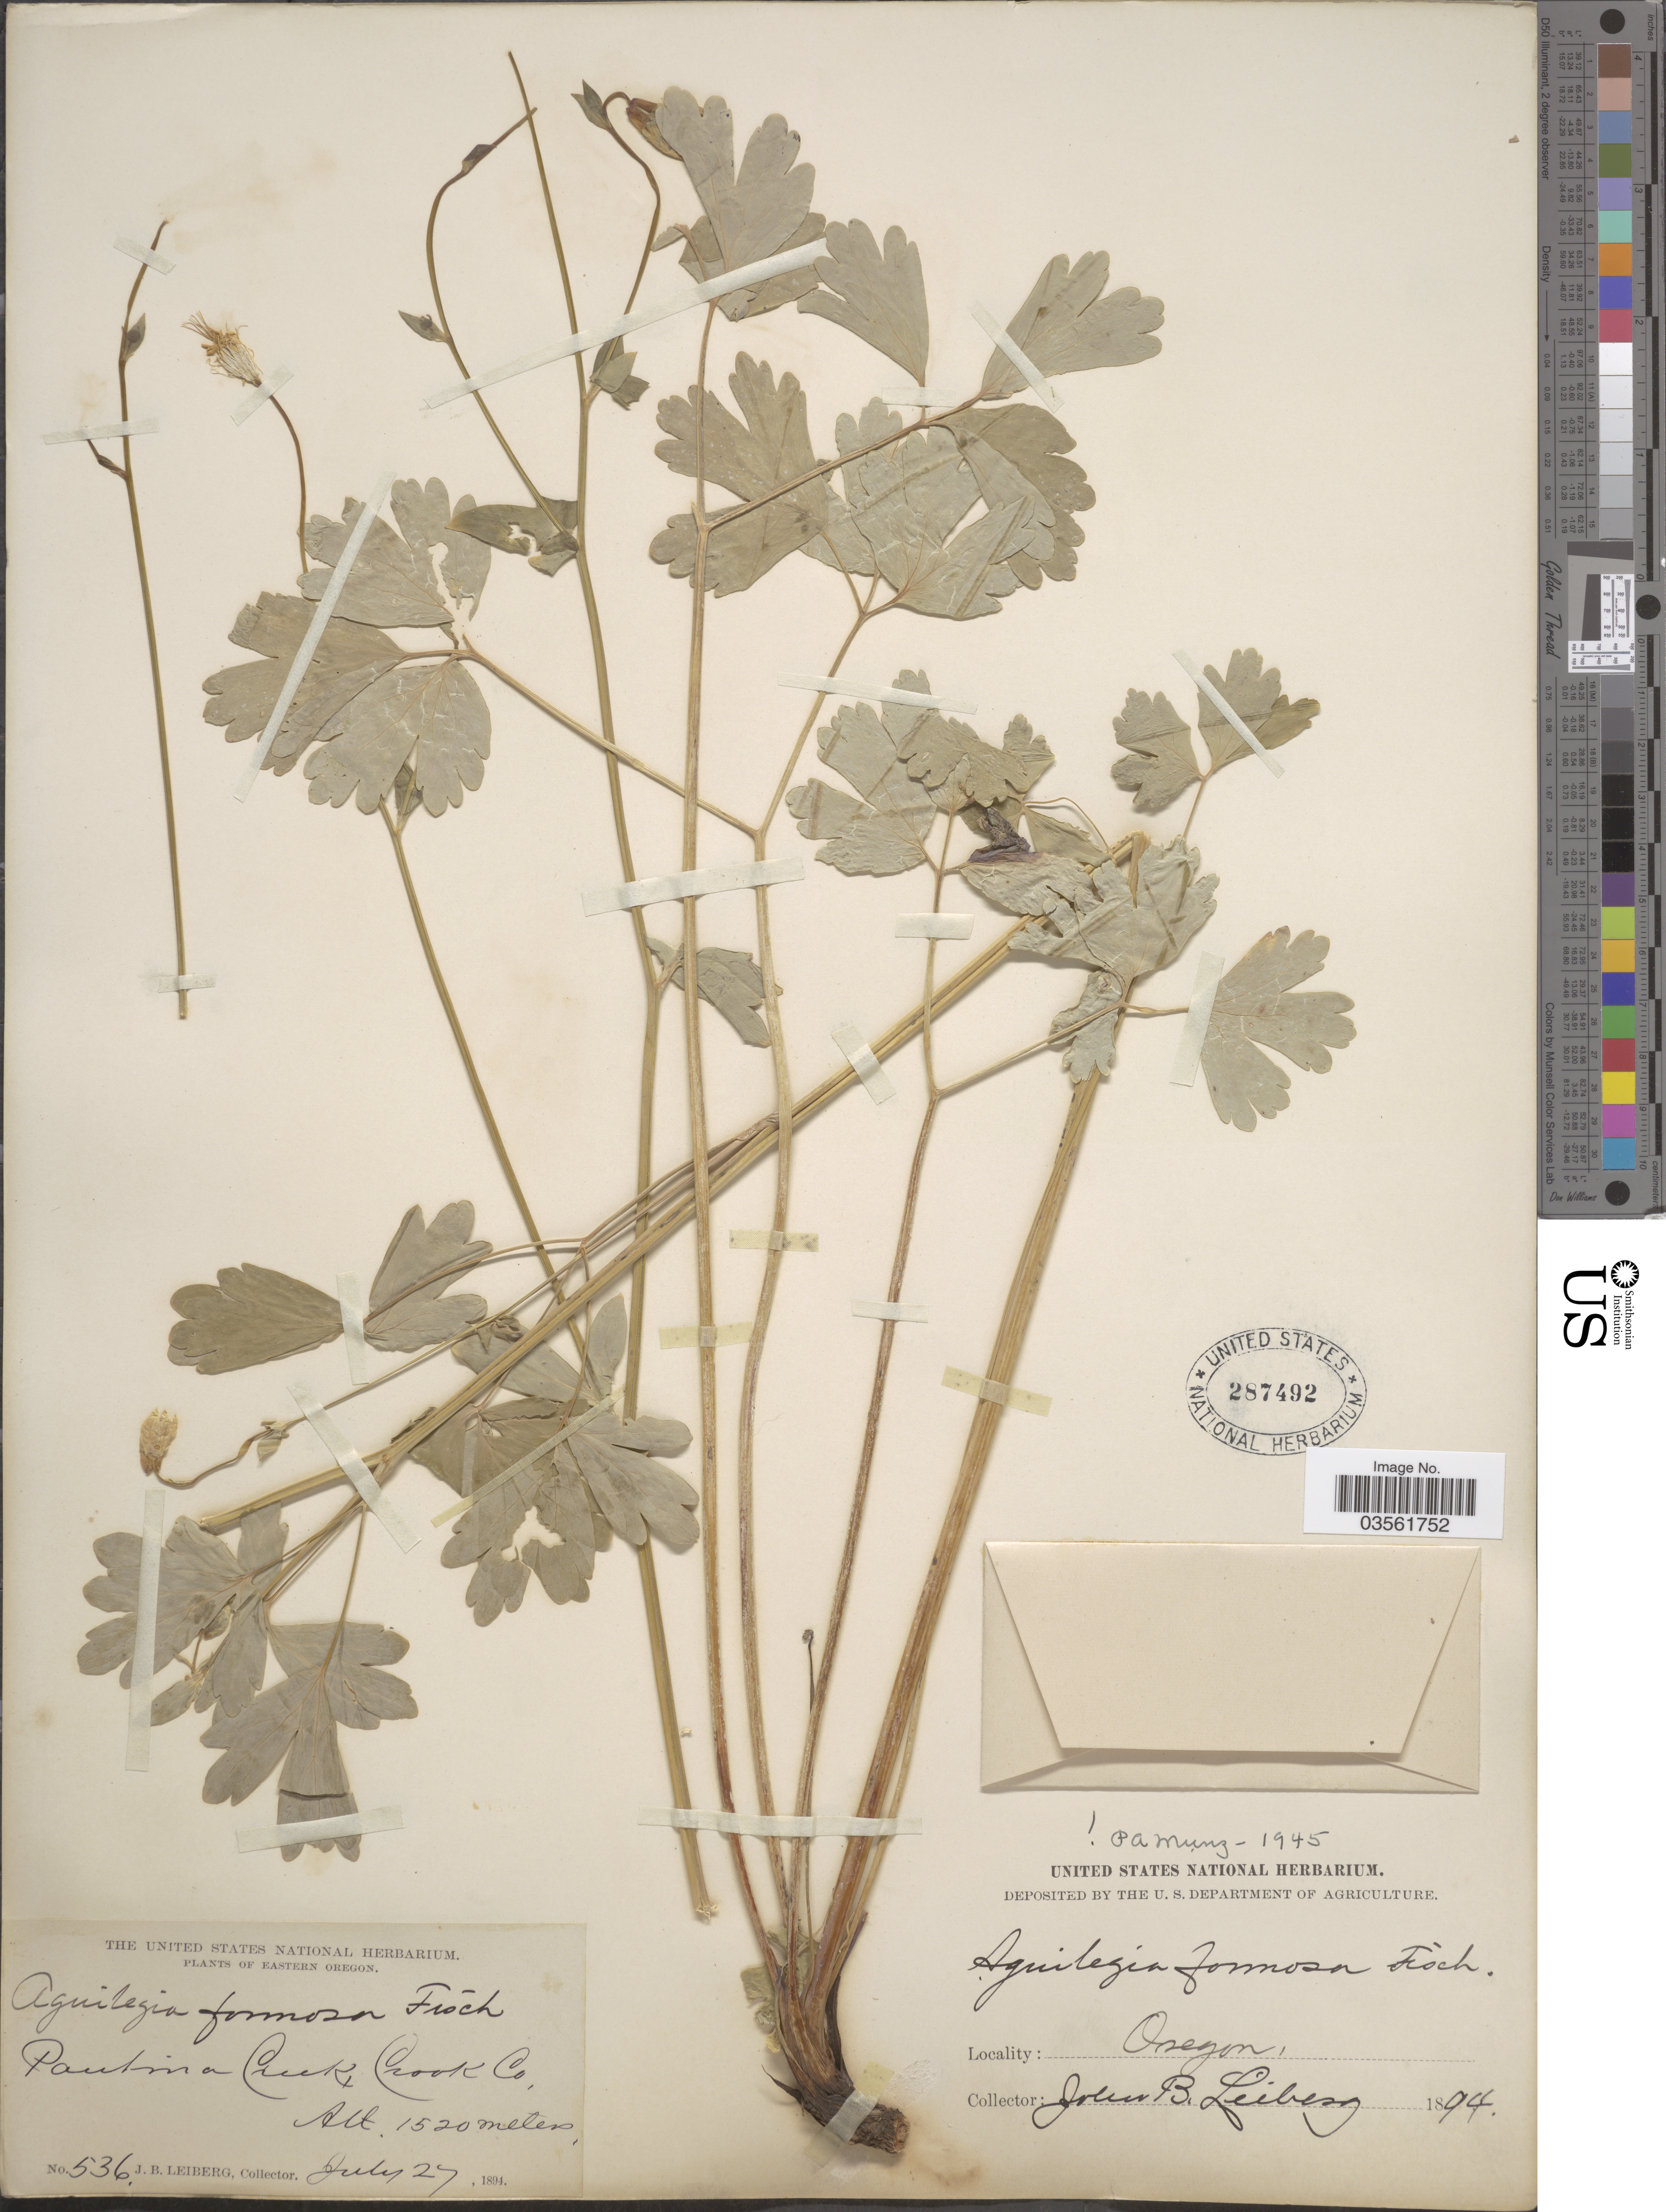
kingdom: Plantae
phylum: Tracheophyta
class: Magnoliopsida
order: Ranunculales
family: Ranunculaceae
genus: Aquilegia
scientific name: Aquilegia formosa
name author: Fisch. ex DC.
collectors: J. B. Leiberg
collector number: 536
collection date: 1894-07-27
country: United States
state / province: Oregon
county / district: Deschutes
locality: Eastern Oregon. Paulina Creek,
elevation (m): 1520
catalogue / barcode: US 287492